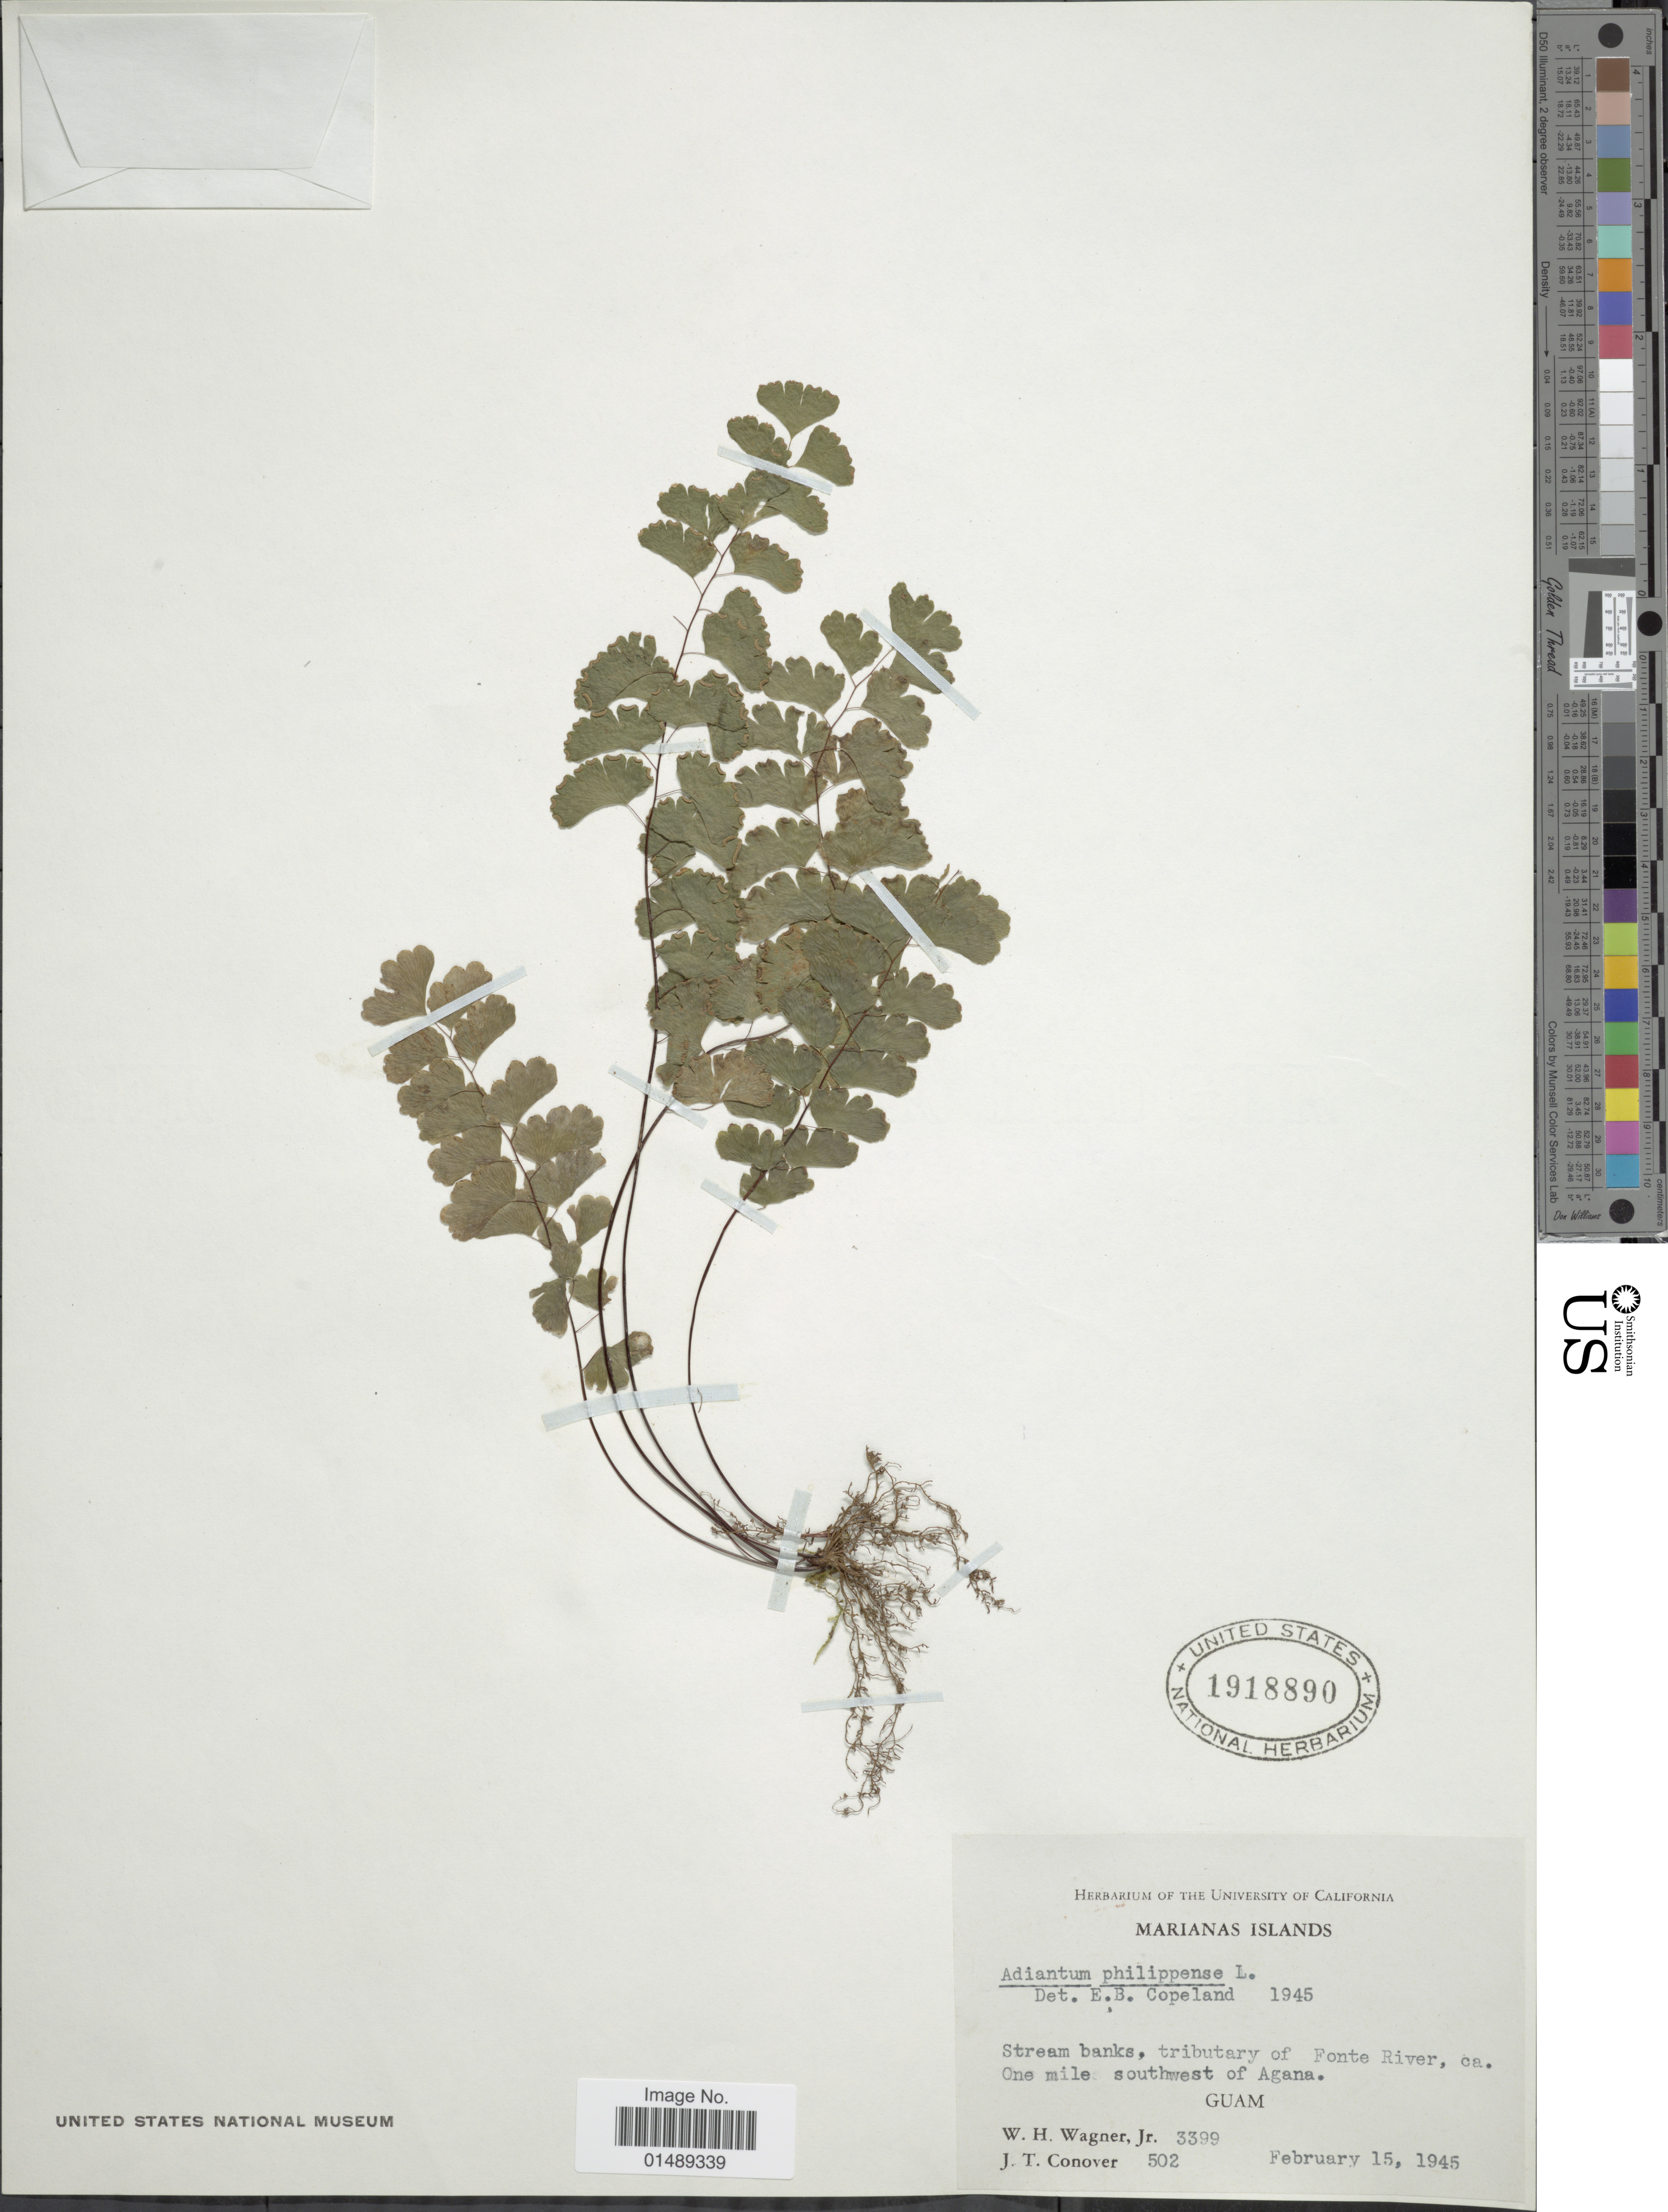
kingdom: Plantae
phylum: Tracheophyta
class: Polypodiopsida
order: Polypodiales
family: Pteridaceae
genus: Adiantum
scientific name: Adiantum philippense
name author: L.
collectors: W. H. Wagner & J. T. Conover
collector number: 3399/502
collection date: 1945-02-15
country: Guam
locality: Marianas Islands, tributary of Fonte River, ca. one mile southwest of Agana, Guam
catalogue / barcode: US 1918890